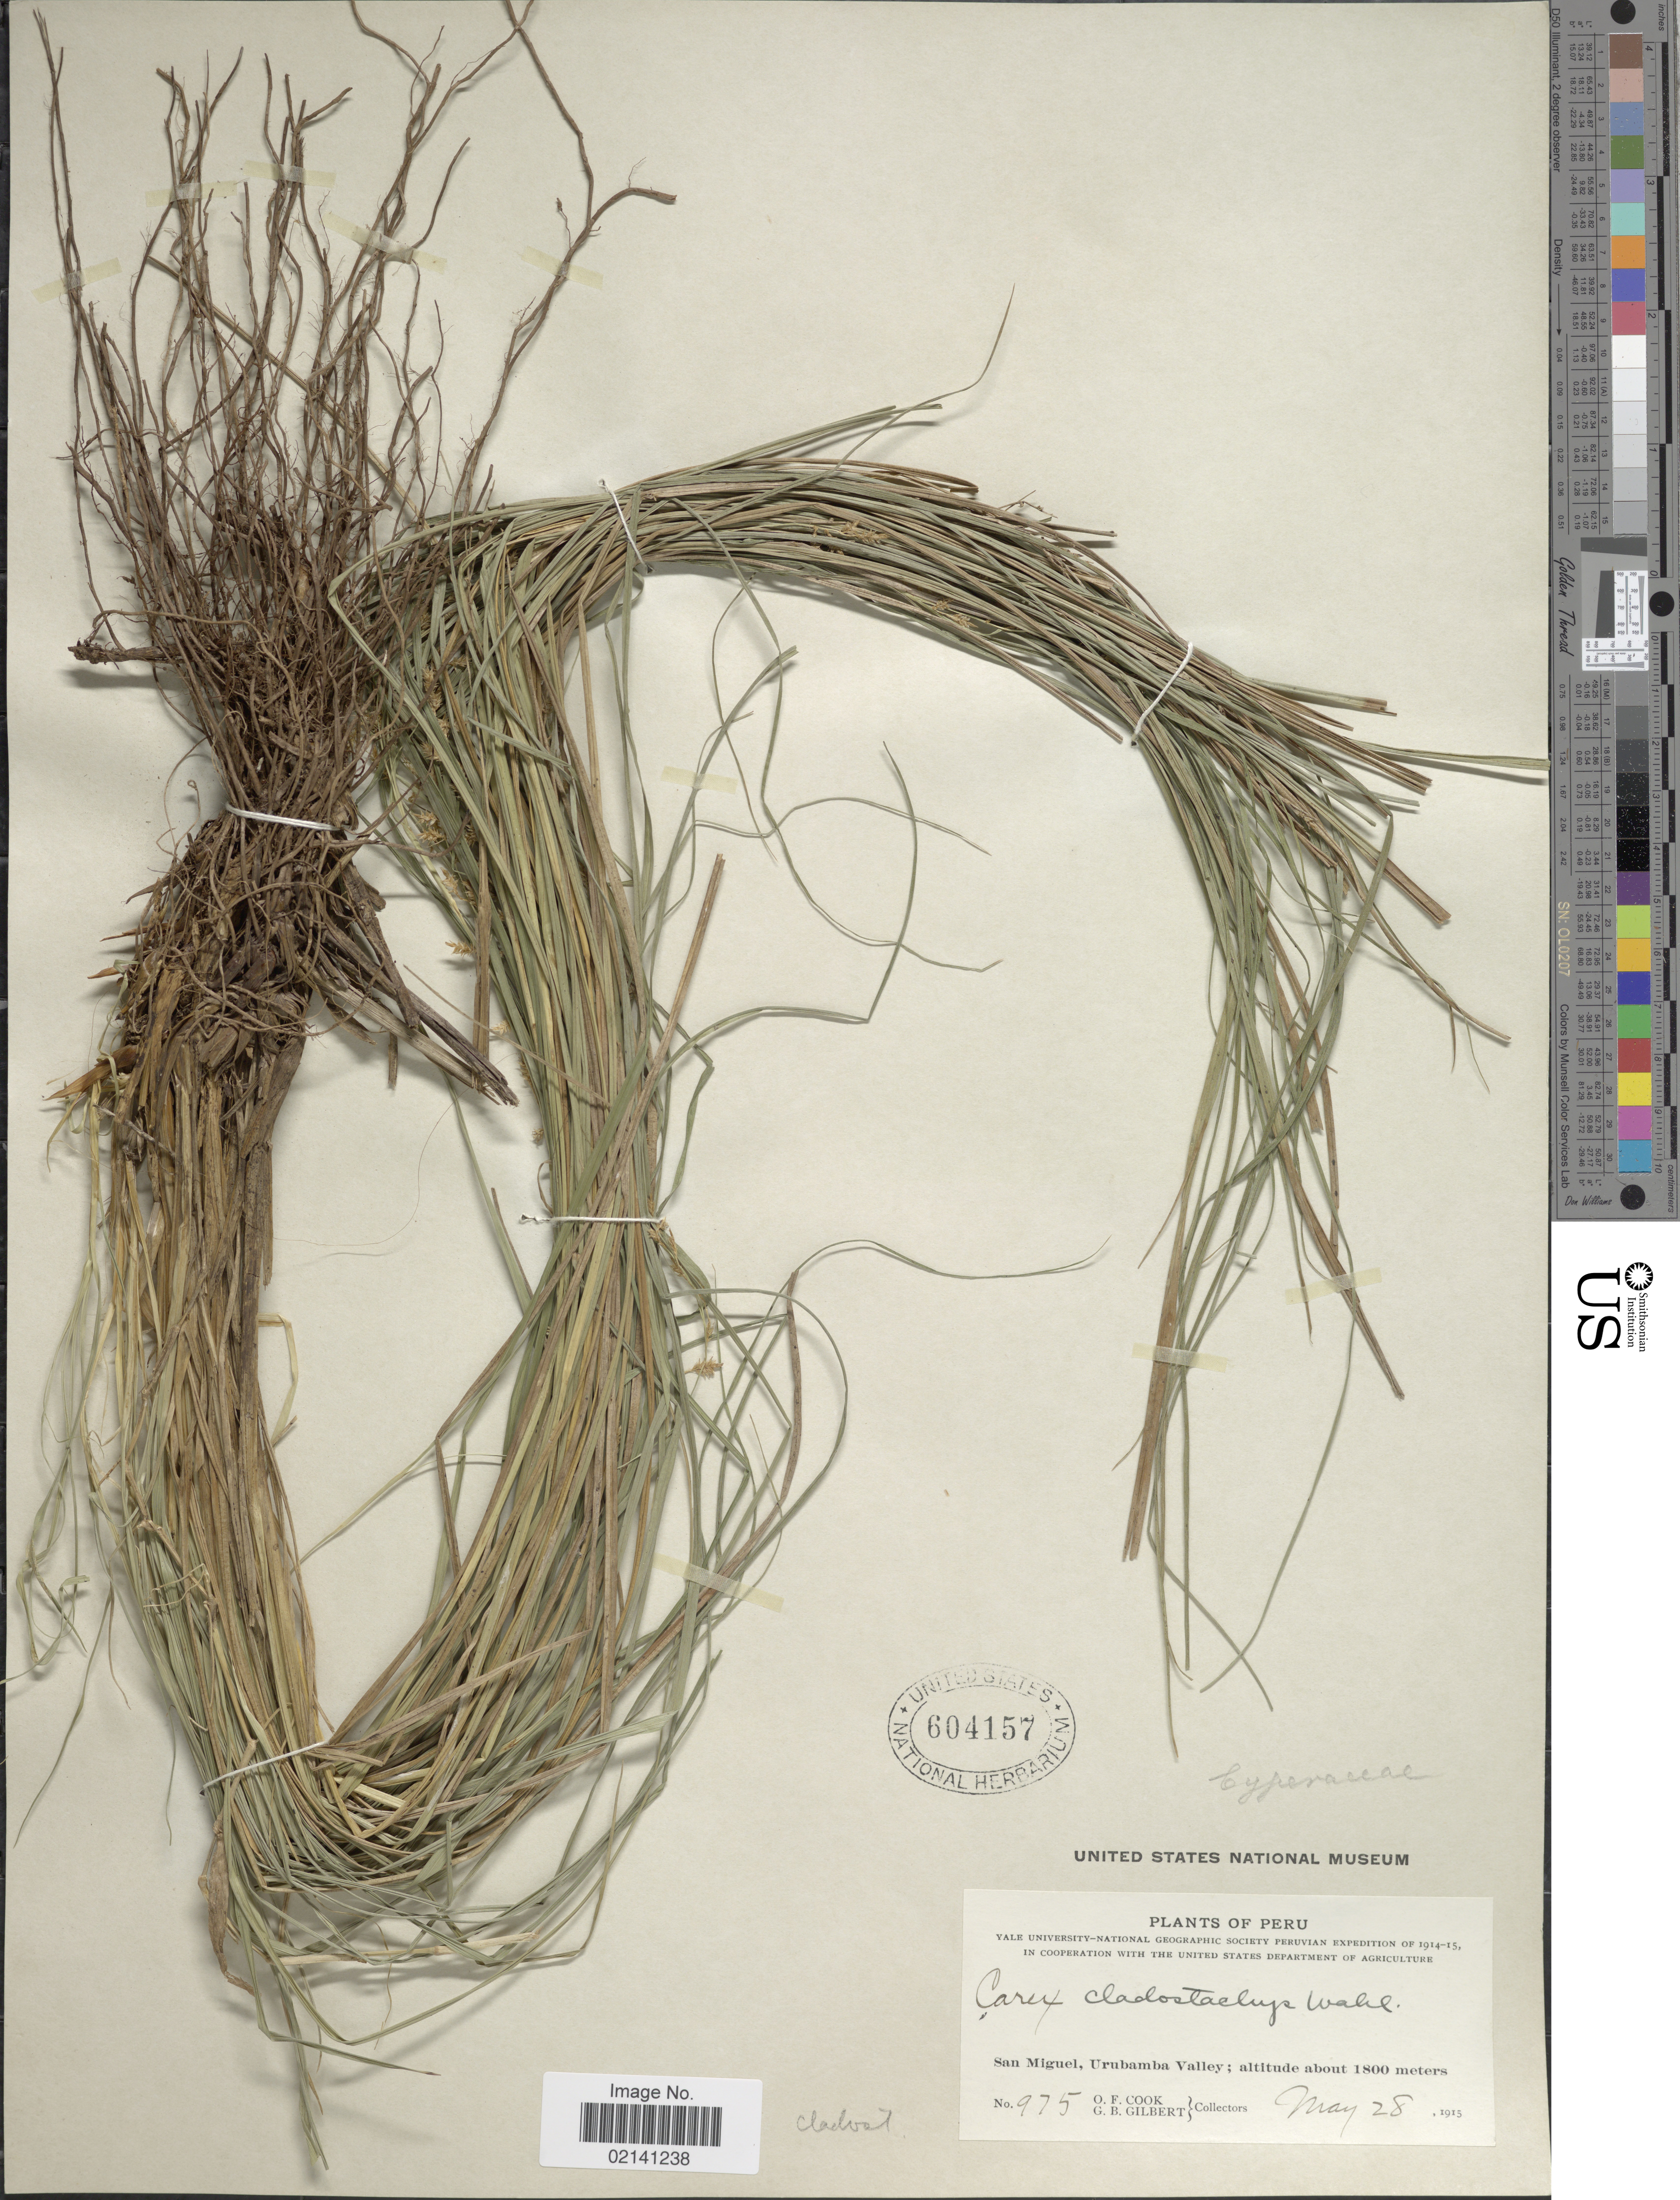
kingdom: Plantae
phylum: Tracheophyta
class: Liliopsida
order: Poales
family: Cyperaceae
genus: Carex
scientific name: Carex polystachya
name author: Sw. ex Wahlenb.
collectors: O. F. Cook & G. B. Gilbert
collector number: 975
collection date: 1915-05-28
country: Peru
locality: San Miguel, Urubamba Valley.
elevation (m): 1800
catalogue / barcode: US 604157